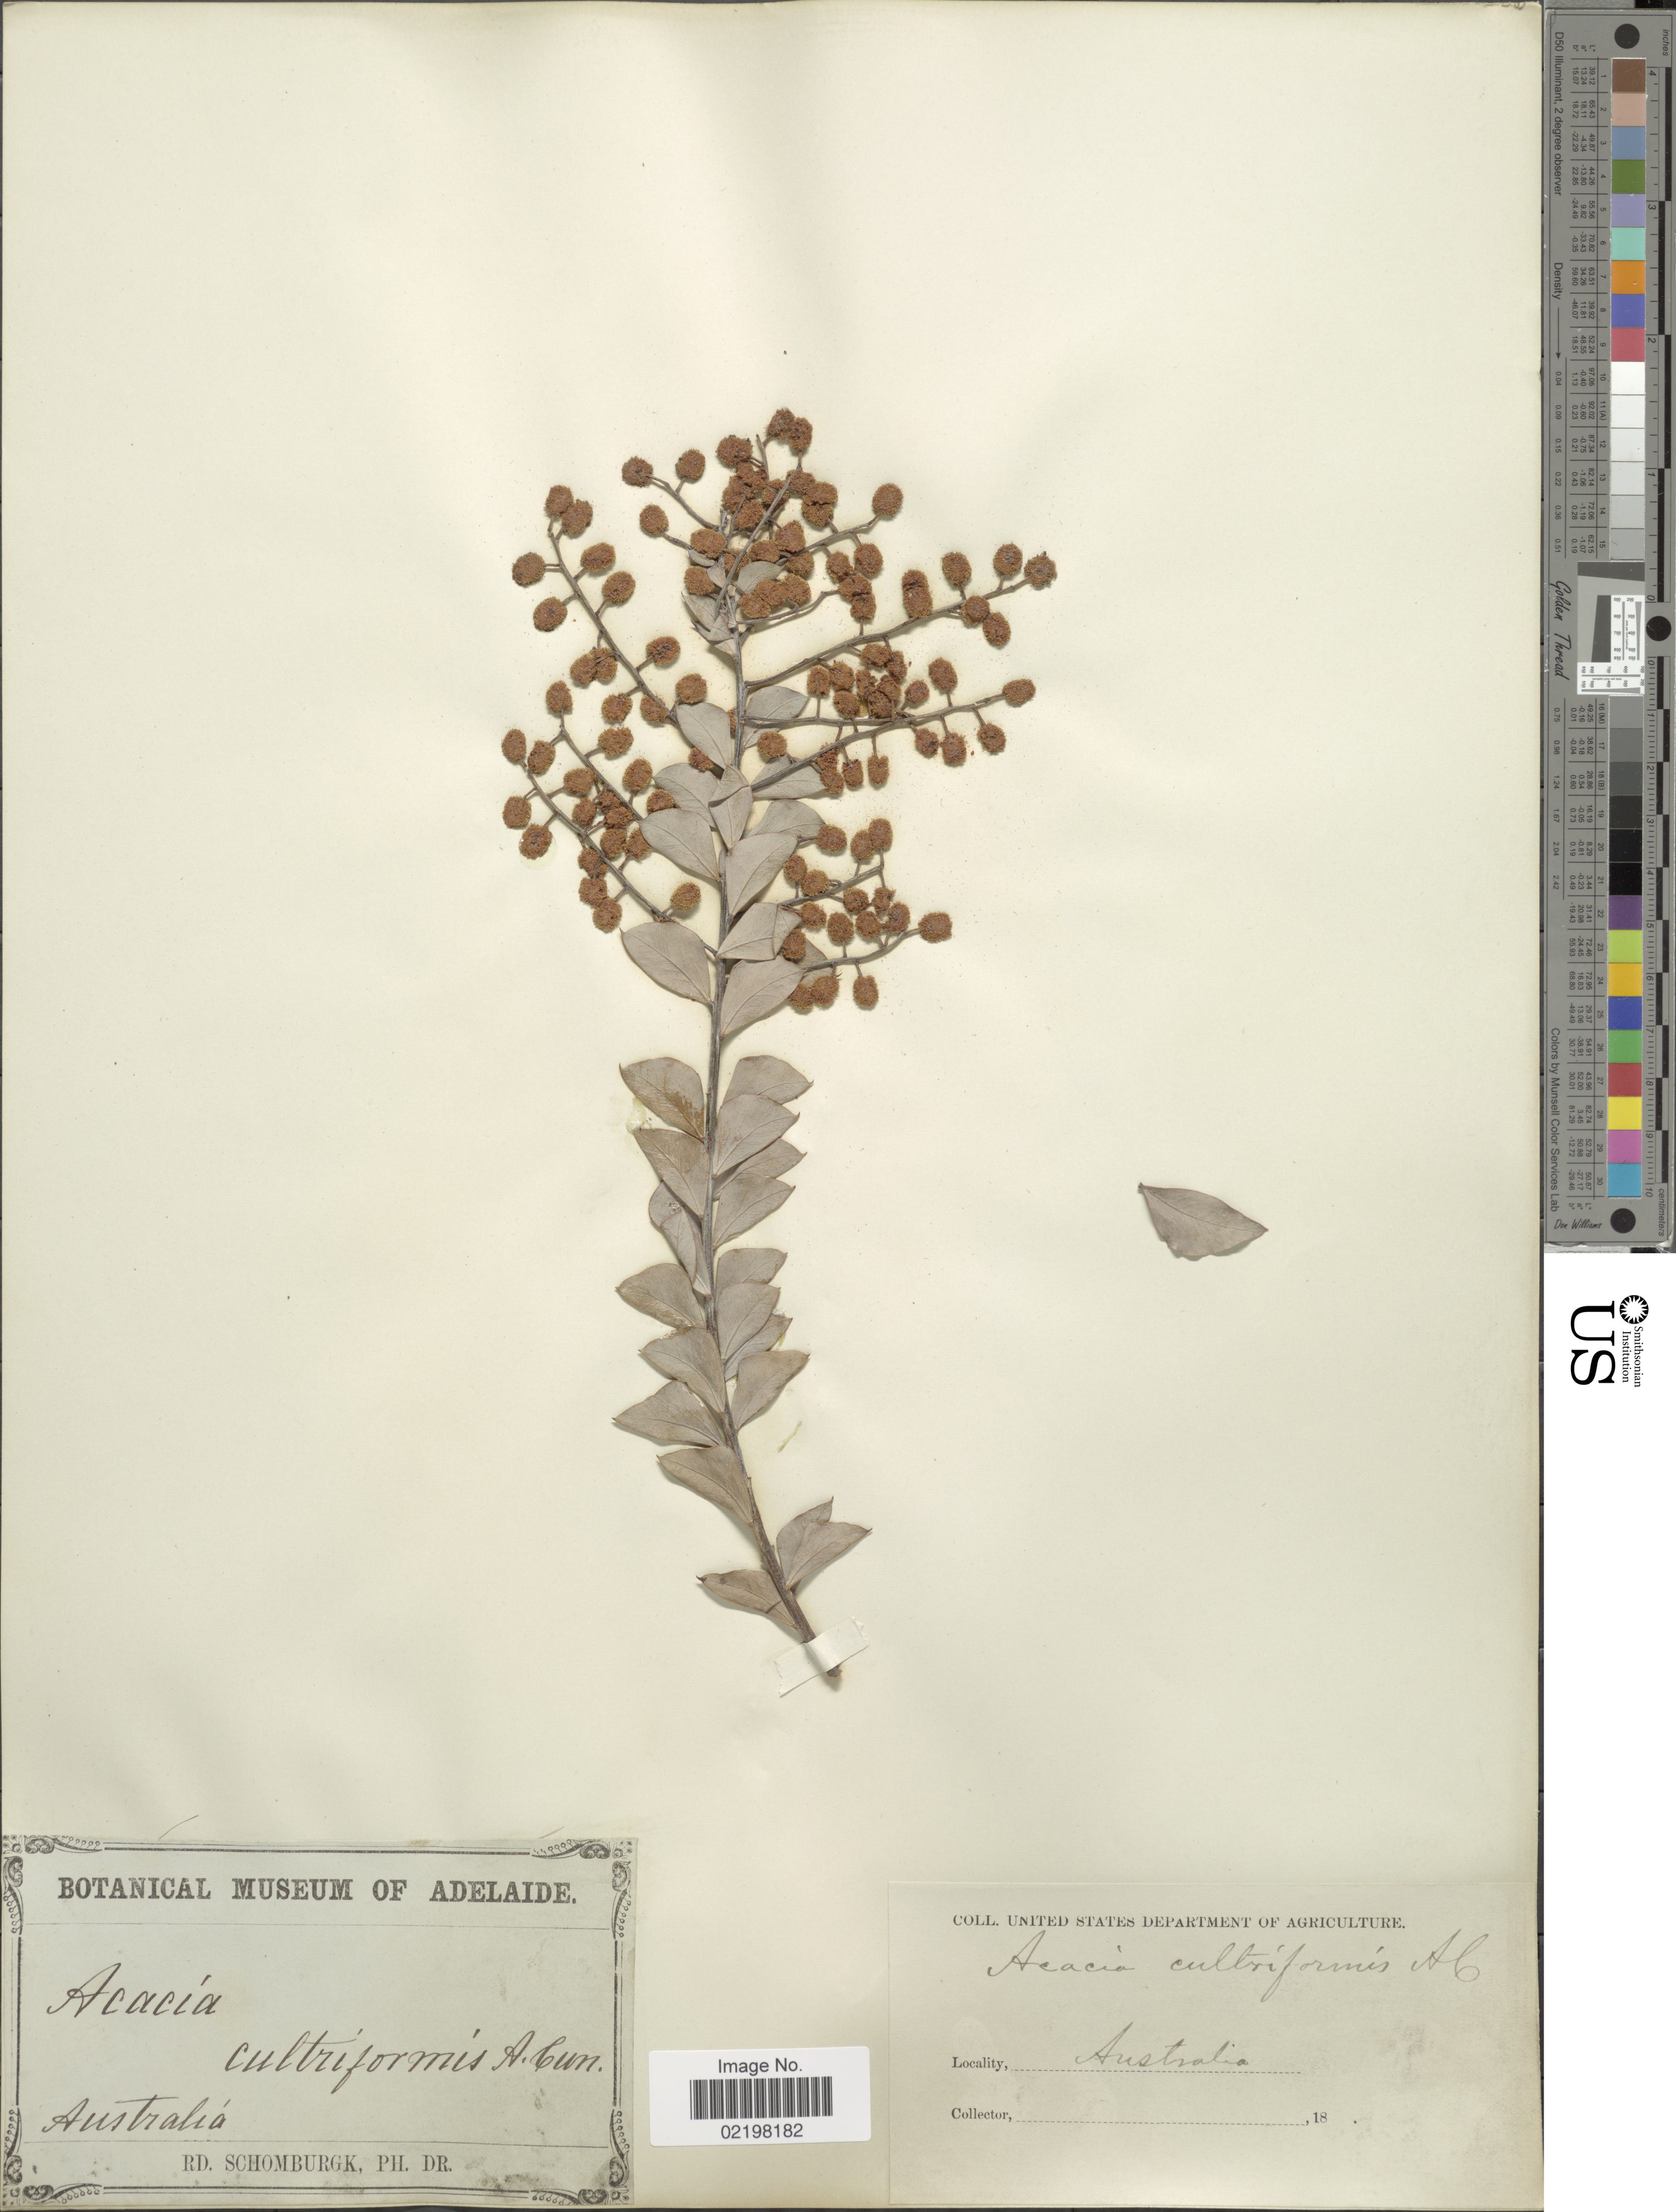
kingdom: Plantae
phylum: Tracheophyta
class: Magnoliopsida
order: Fabales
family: Fabaceae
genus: Acacia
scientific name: Acacia cultriformis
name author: A. Cunn. ex G. Don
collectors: M. R. Schomburgk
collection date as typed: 18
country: Australia